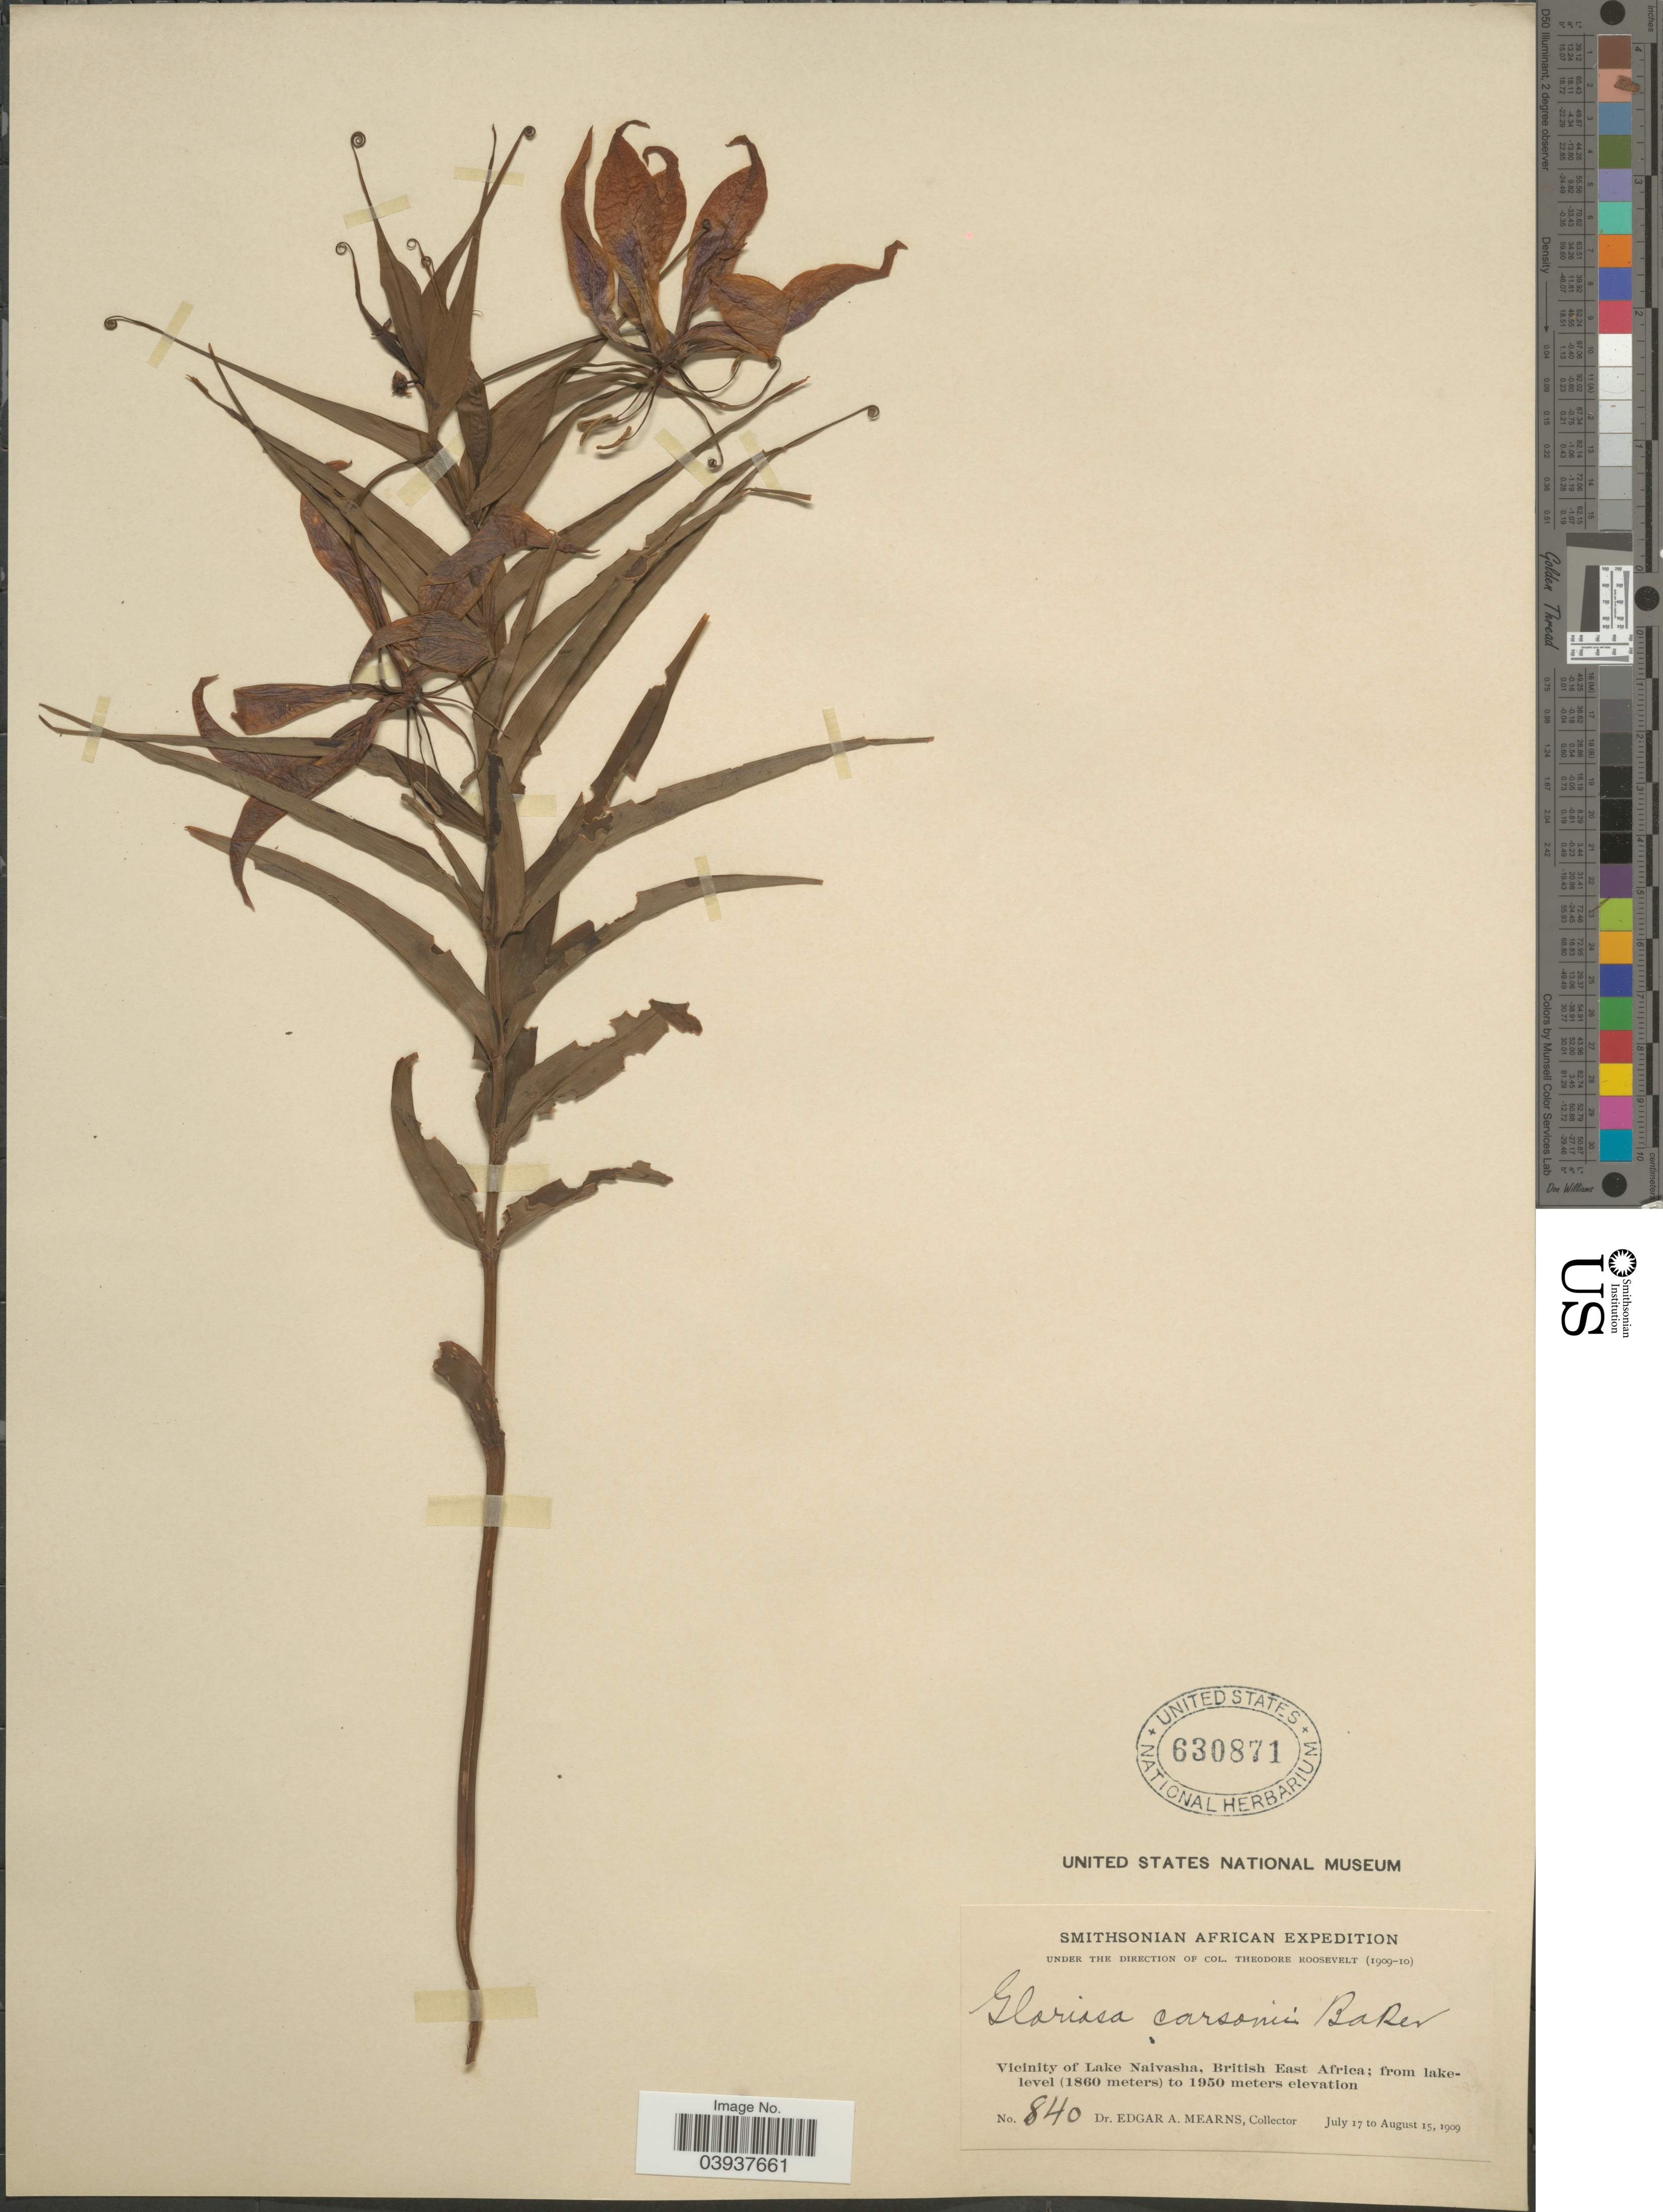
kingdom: Plantae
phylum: Tracheophyta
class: Liliopsida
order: Liliales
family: Colchicaceae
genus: Gloriosa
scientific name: Gloriosa carsonii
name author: Baker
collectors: E. A. Mearns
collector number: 840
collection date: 1909-07-17/1909-08-15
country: Kenya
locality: Vicinity of Lake Naivasha, British East Africa.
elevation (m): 1950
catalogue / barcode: US 630871